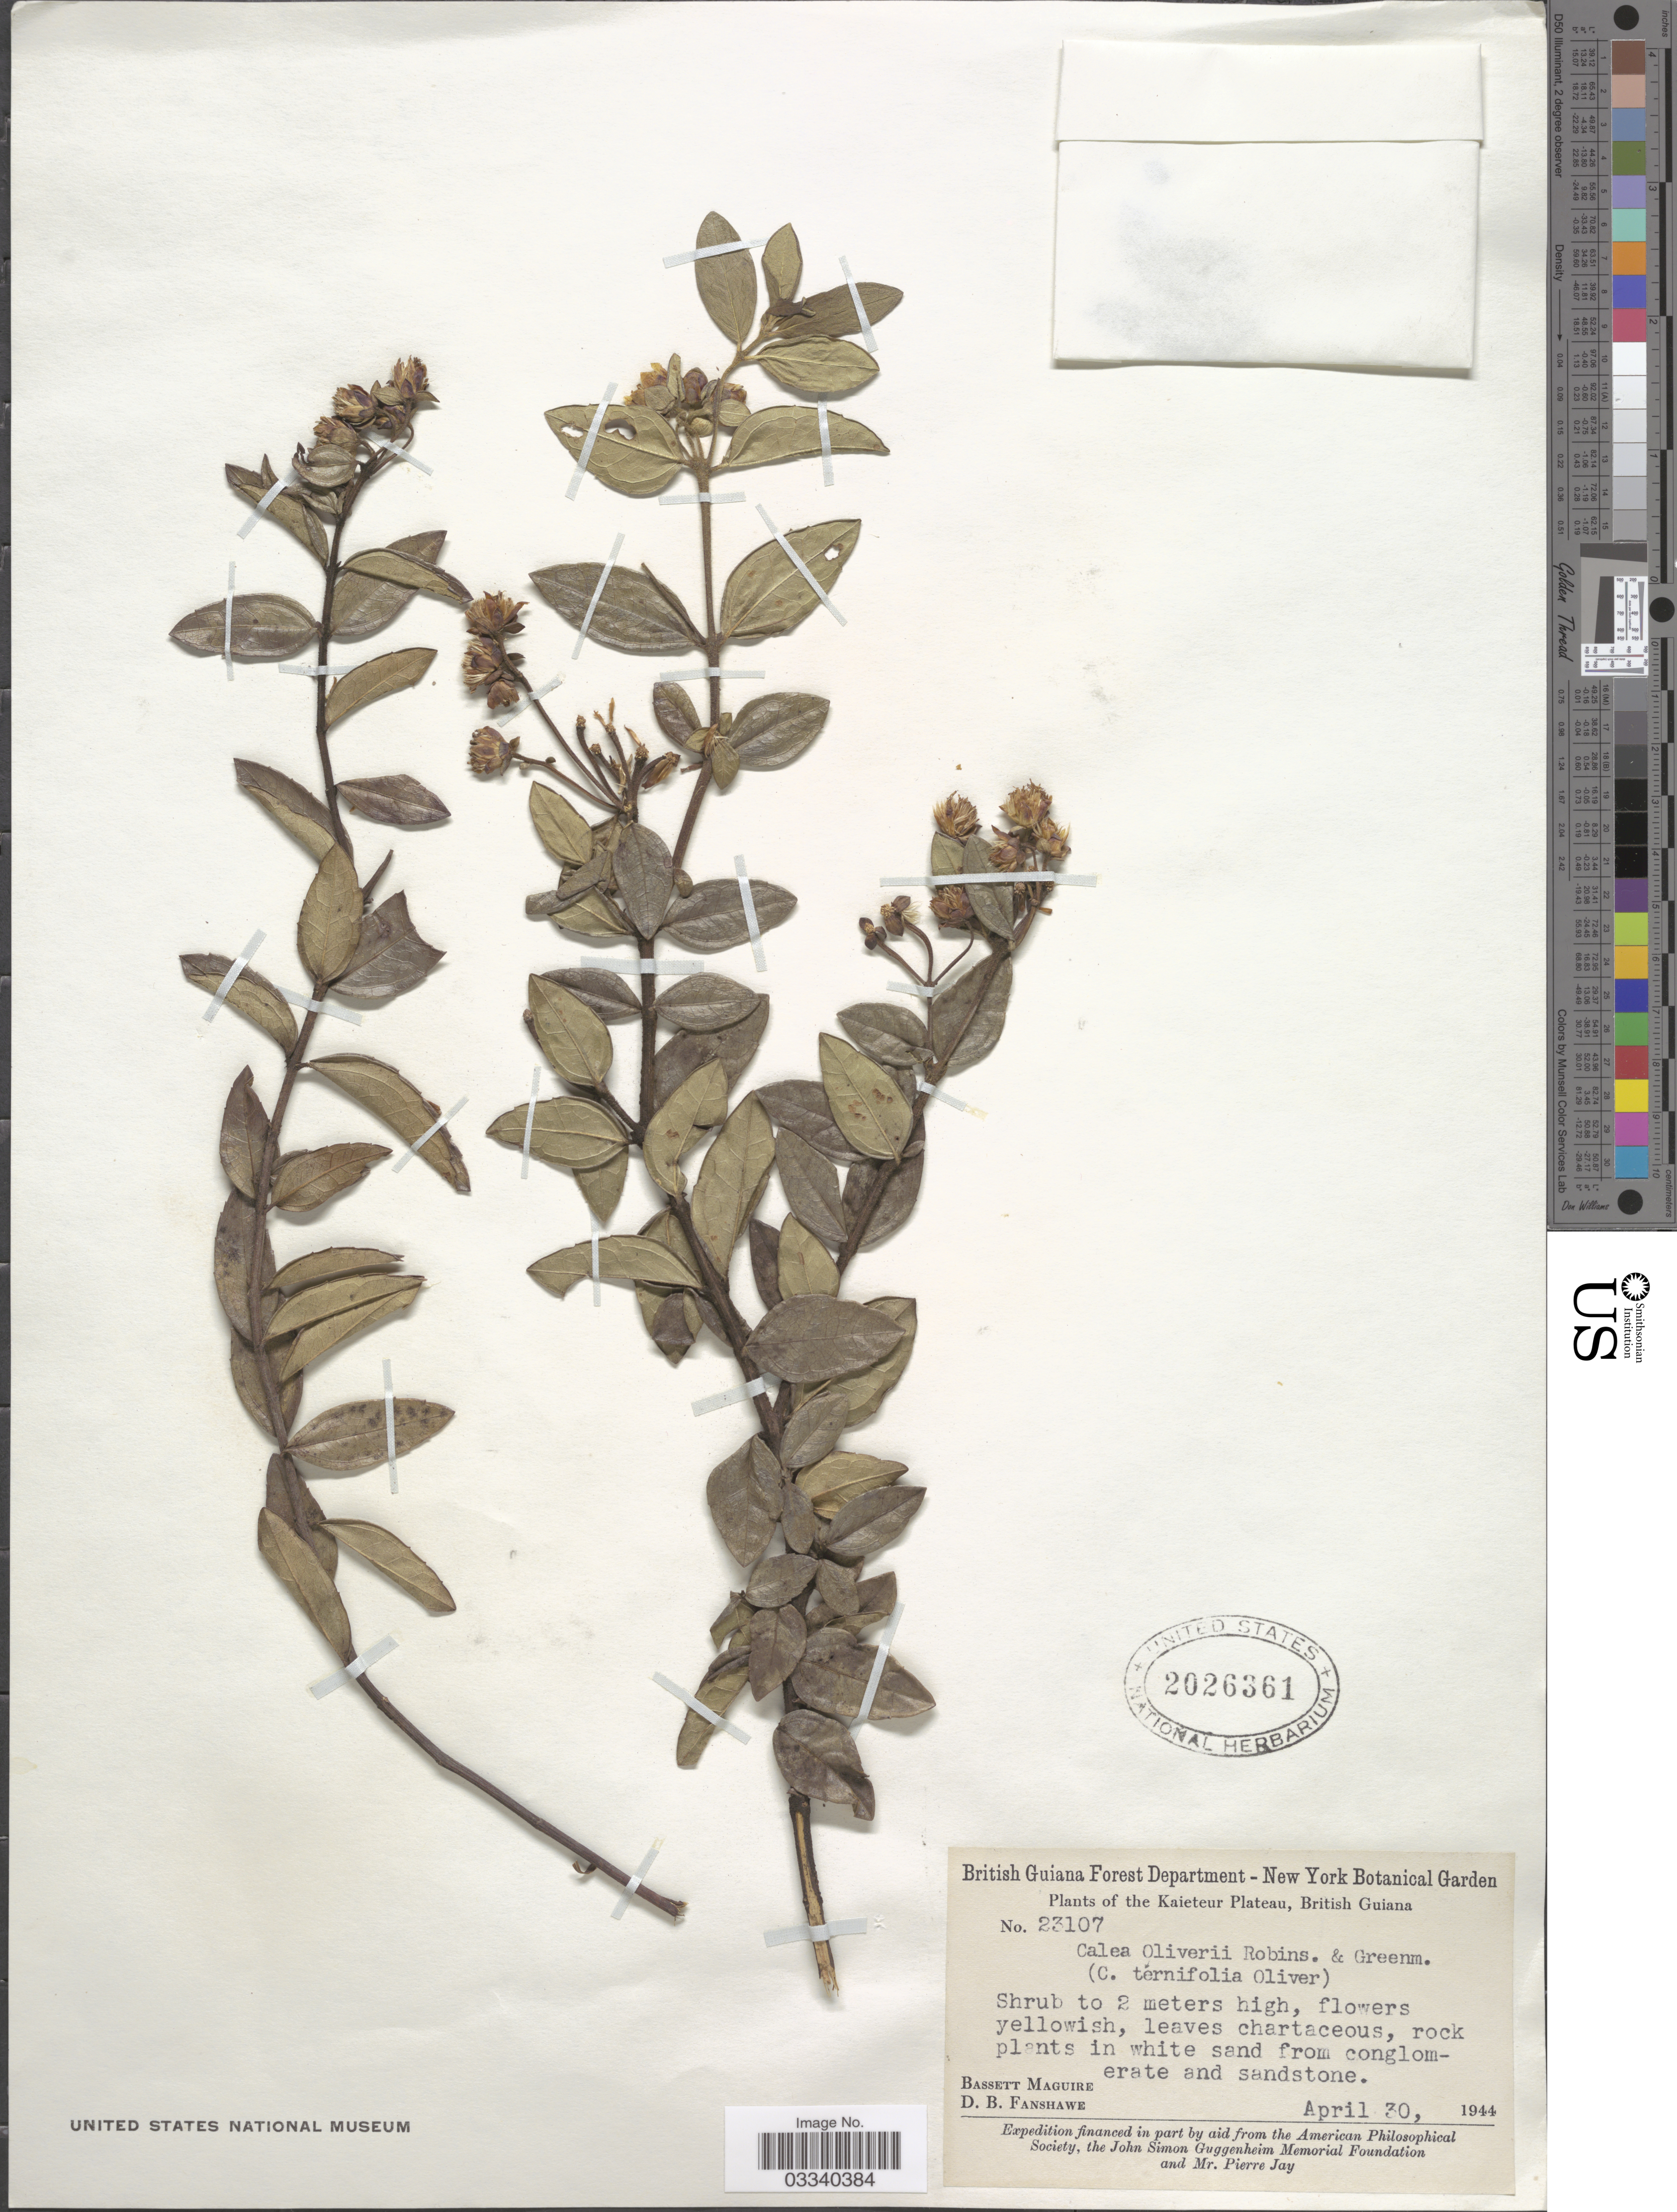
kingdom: Plantae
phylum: Tracheophyta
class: Magnoliopsida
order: Asterales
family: Asteraceae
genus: Calea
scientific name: Calea oliveri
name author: B.L. Rob. & Greenm.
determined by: Bueno, Vinicius Resende, (ICN), Universidade Federal do Rio Grande do Sul (BRAZIL)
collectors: B. Maguire & D. B. Fanshawe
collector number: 23107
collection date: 1944-04-30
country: Guyana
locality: Kaieteur Plateau, British Guiana.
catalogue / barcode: US 2026361